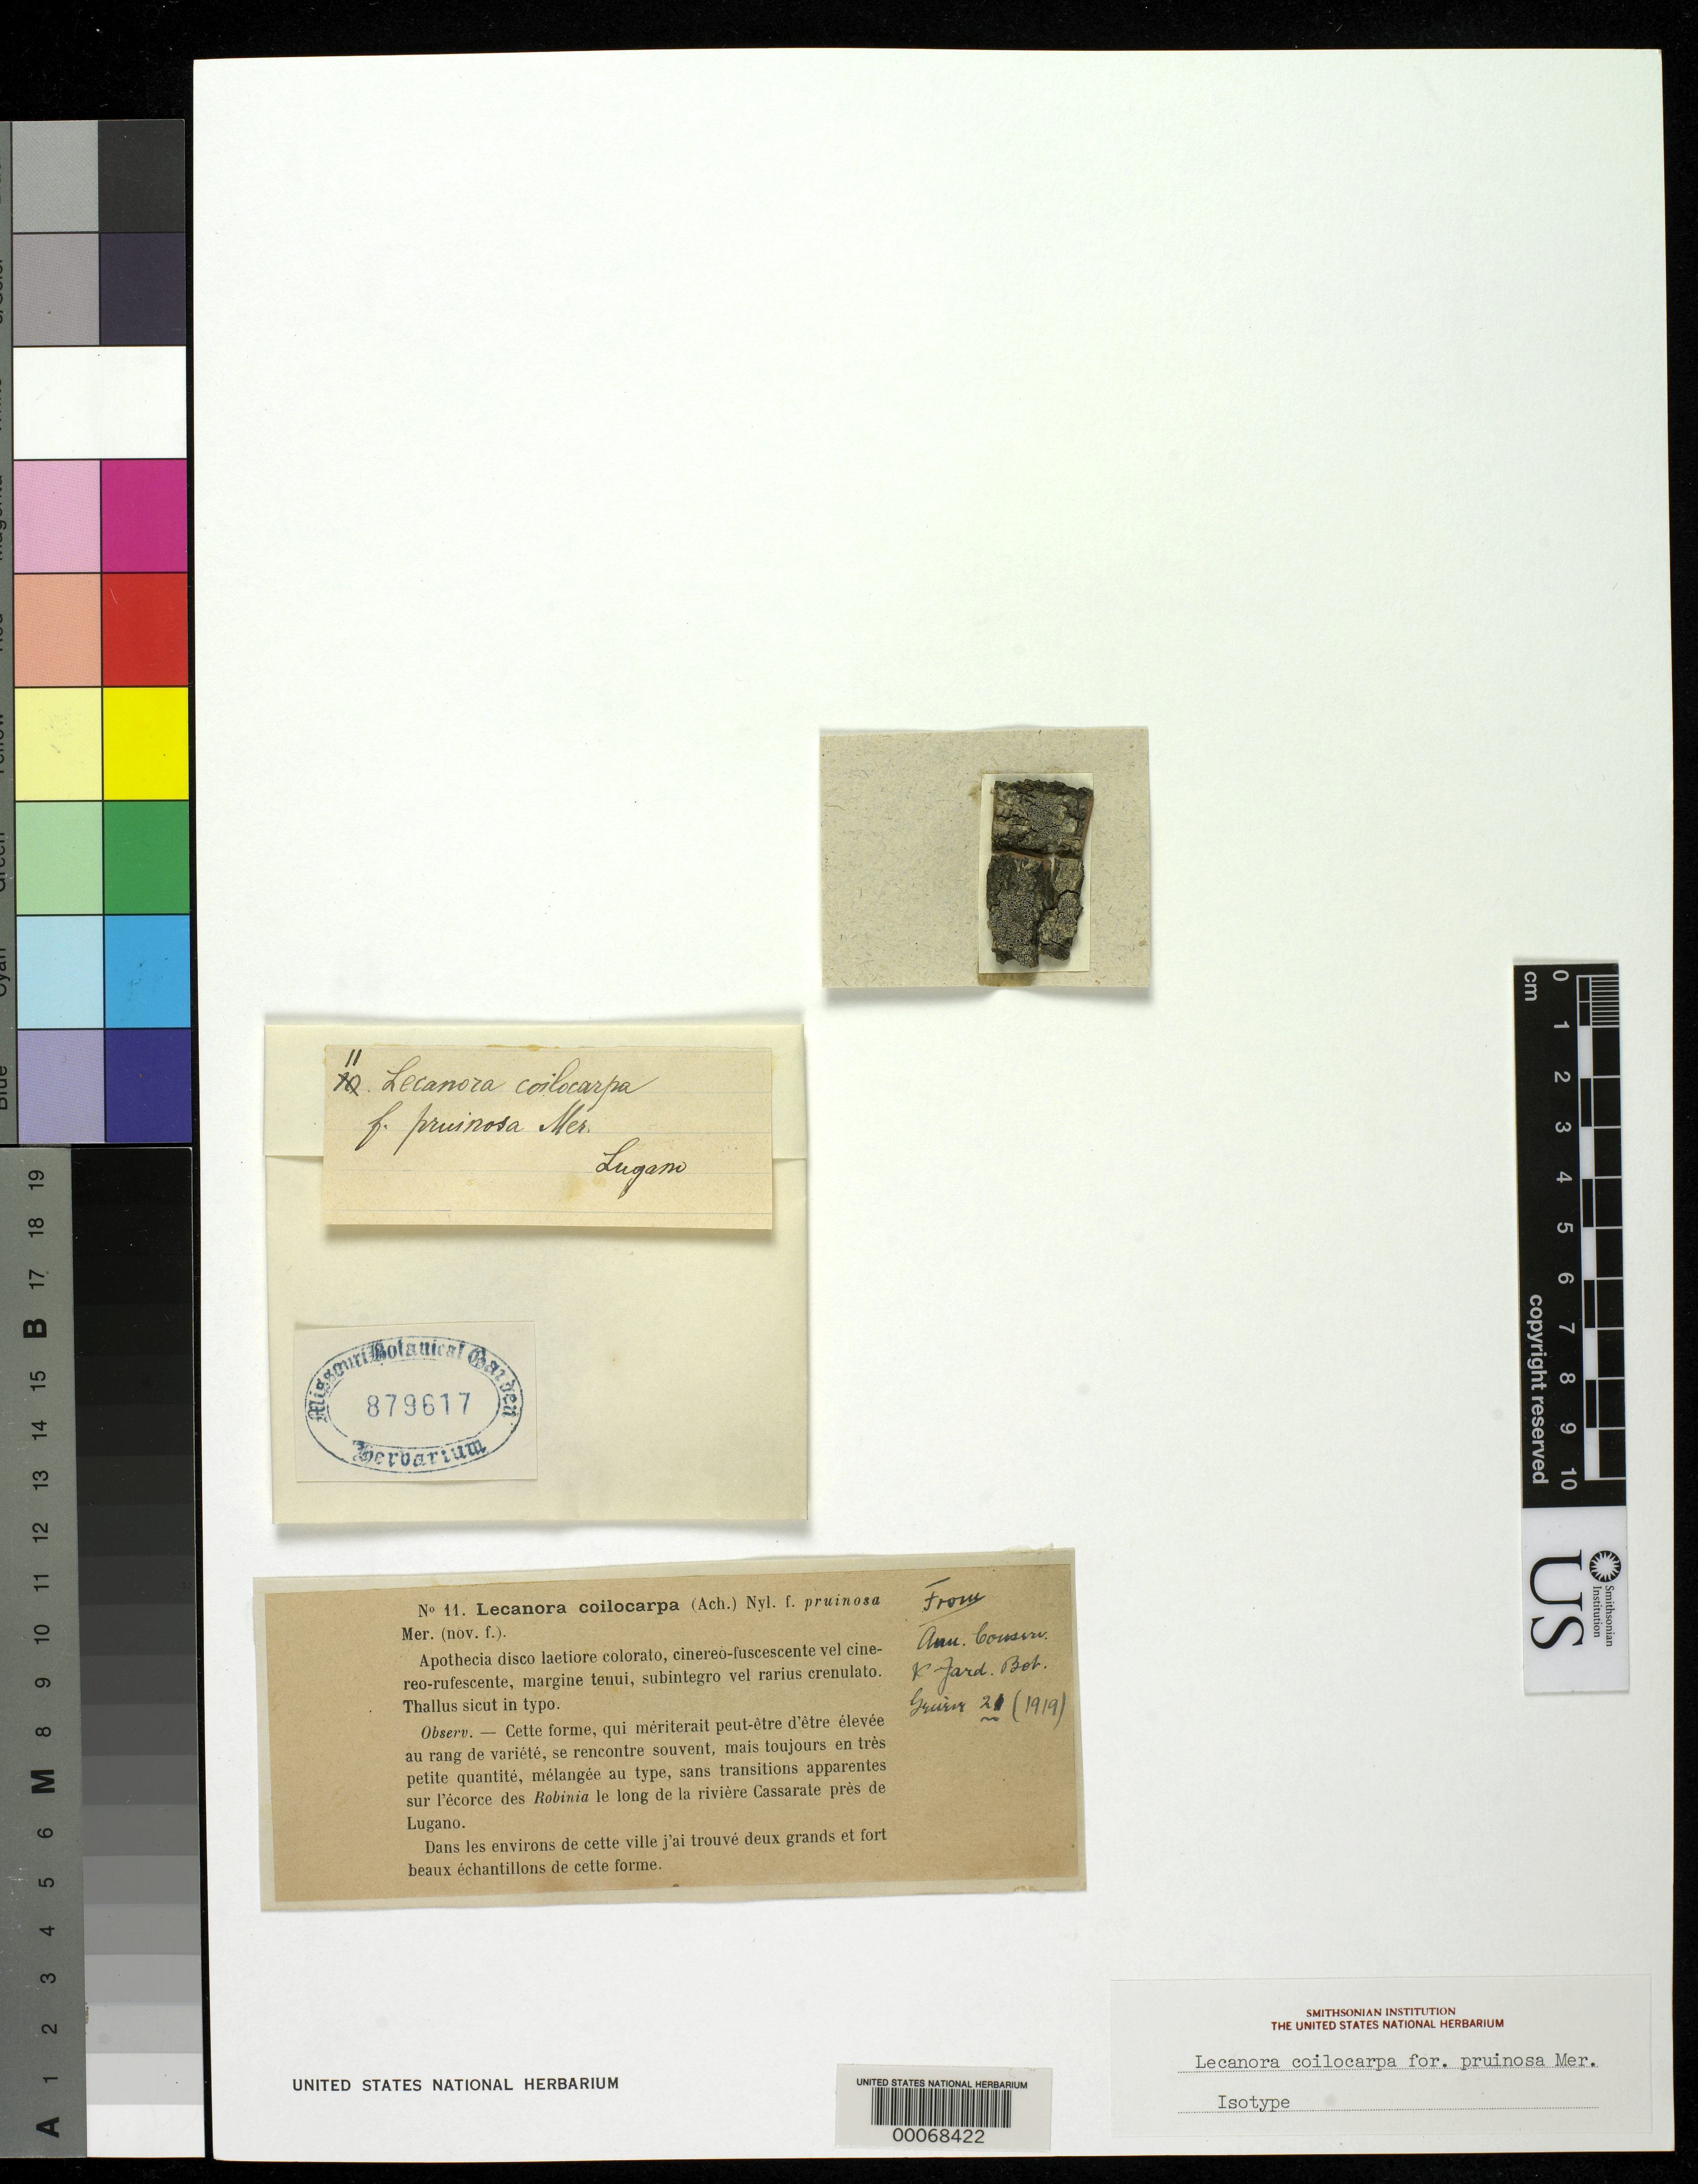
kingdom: Fungi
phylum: Ascomycota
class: Lecanoromycetes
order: Lecanorales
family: Lecanoraceae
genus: Lecanora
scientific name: Lecanora coilocarpa f. pruinosa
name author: Mereschk.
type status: Isotype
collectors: K. S. Mereschkovsky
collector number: Lich. Ticinenses 11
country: Switzerland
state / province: Ticino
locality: Along the Cassarate River near Lugano.